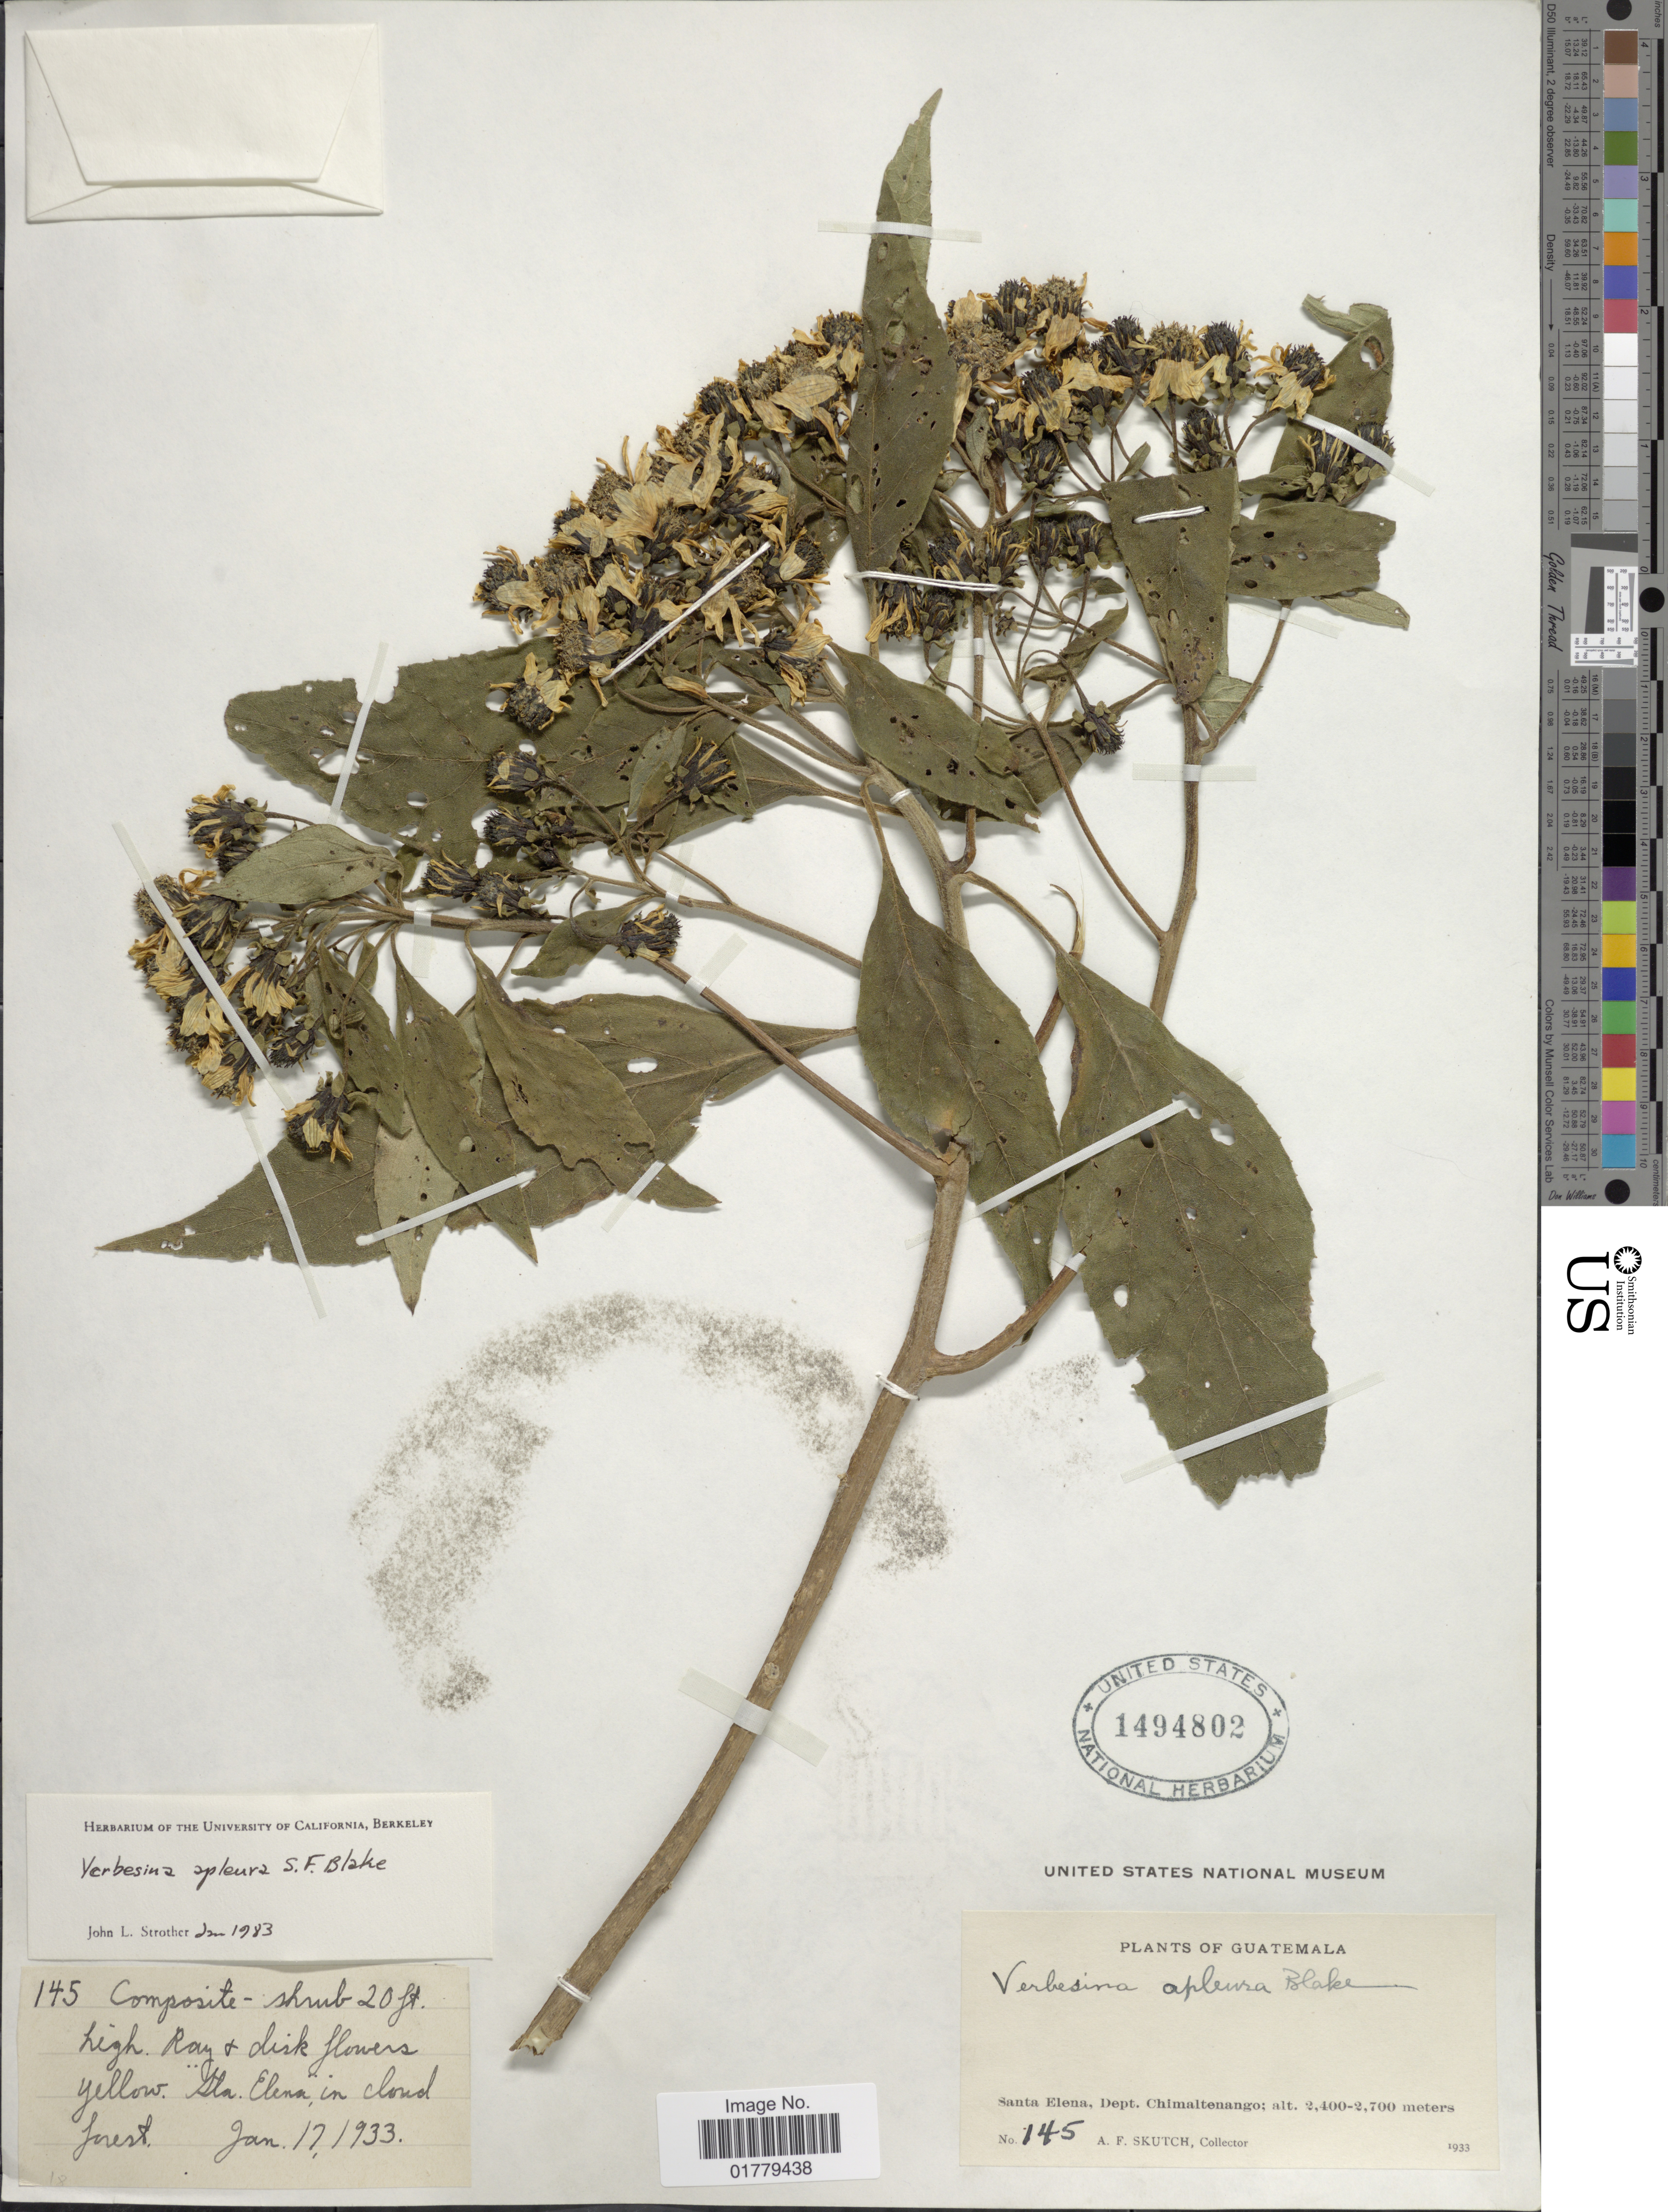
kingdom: Plantae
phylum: Tracheophyta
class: Magnoliopsida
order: Asterales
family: Asteraceae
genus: Verbesina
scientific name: Verbesina apleura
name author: S.F. Blake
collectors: A. F. Skutch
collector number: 145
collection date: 1933-01-17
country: Guatemala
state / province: Chimaltenango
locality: Santa Elena, Dept. Chimaltenango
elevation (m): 2400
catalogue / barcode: US 1494802